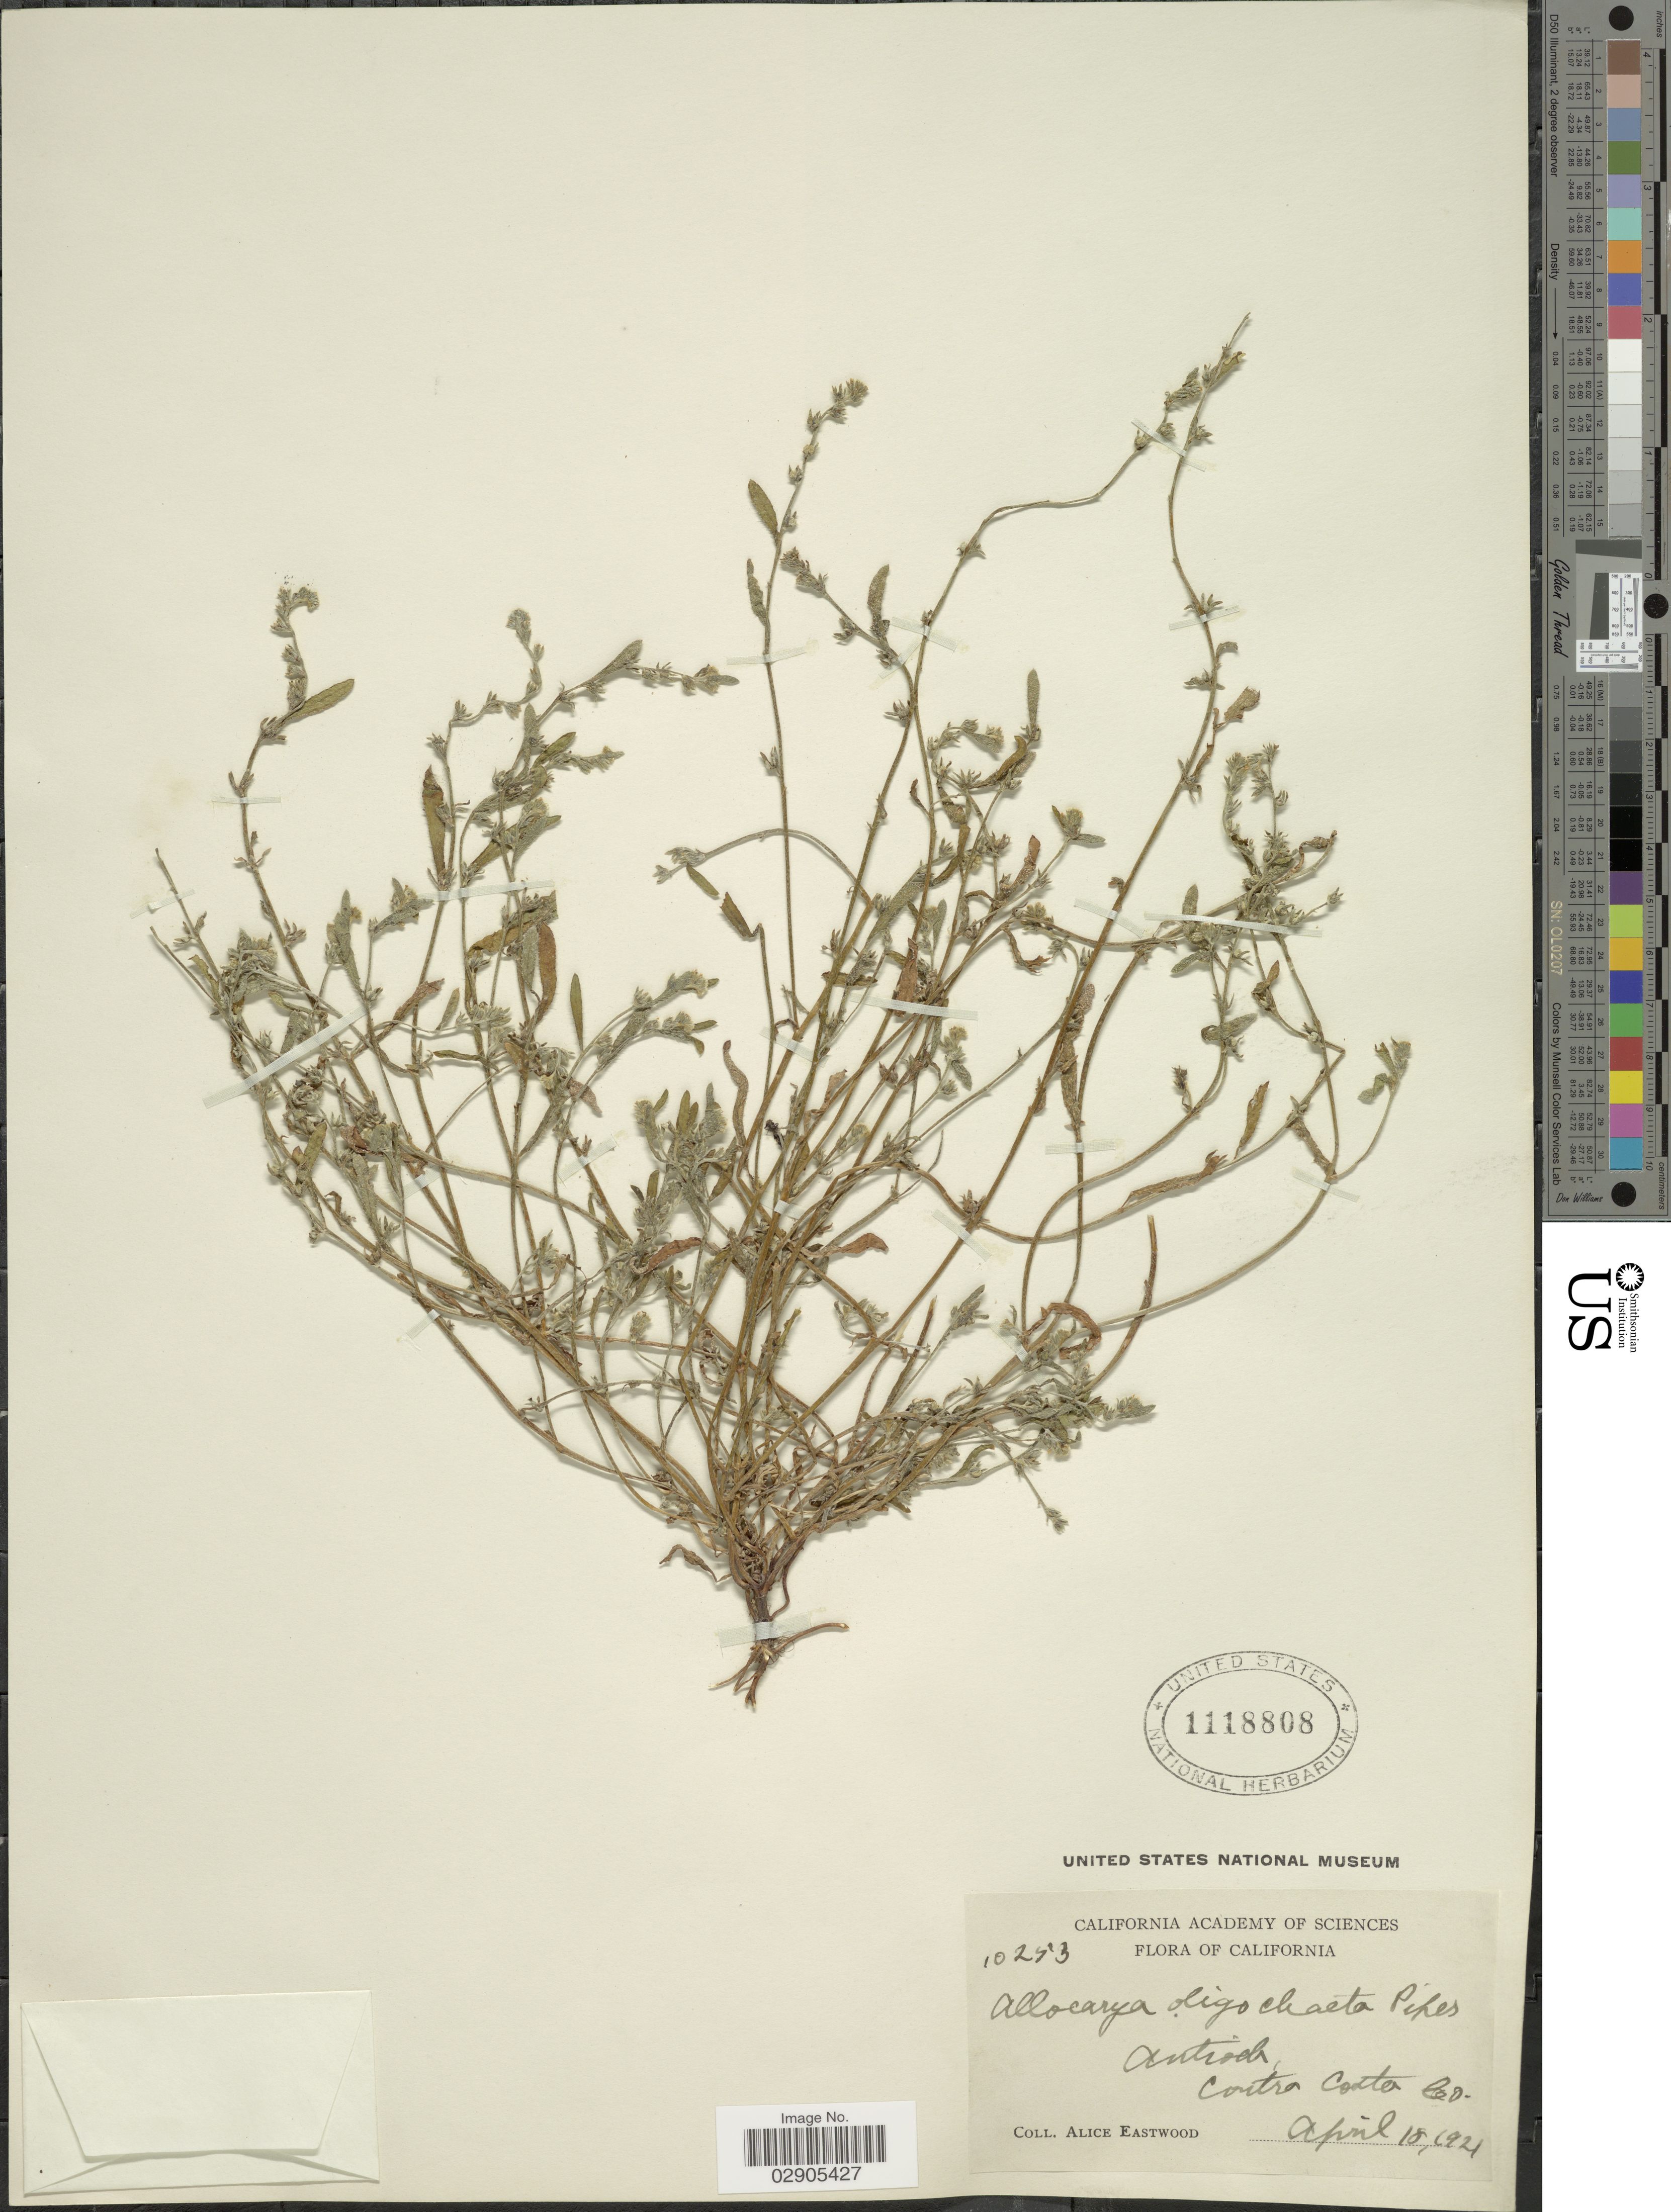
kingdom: Plantae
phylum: Tracheophyta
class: Magnoliopsida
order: Boraginales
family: Boraginaceae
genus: Allocarya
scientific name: Allocarya oligochaeta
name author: Piper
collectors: A. Eastwood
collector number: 10253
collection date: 1921-04-18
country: United States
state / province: California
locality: Antioch, Costa Co.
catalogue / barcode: US 1118808